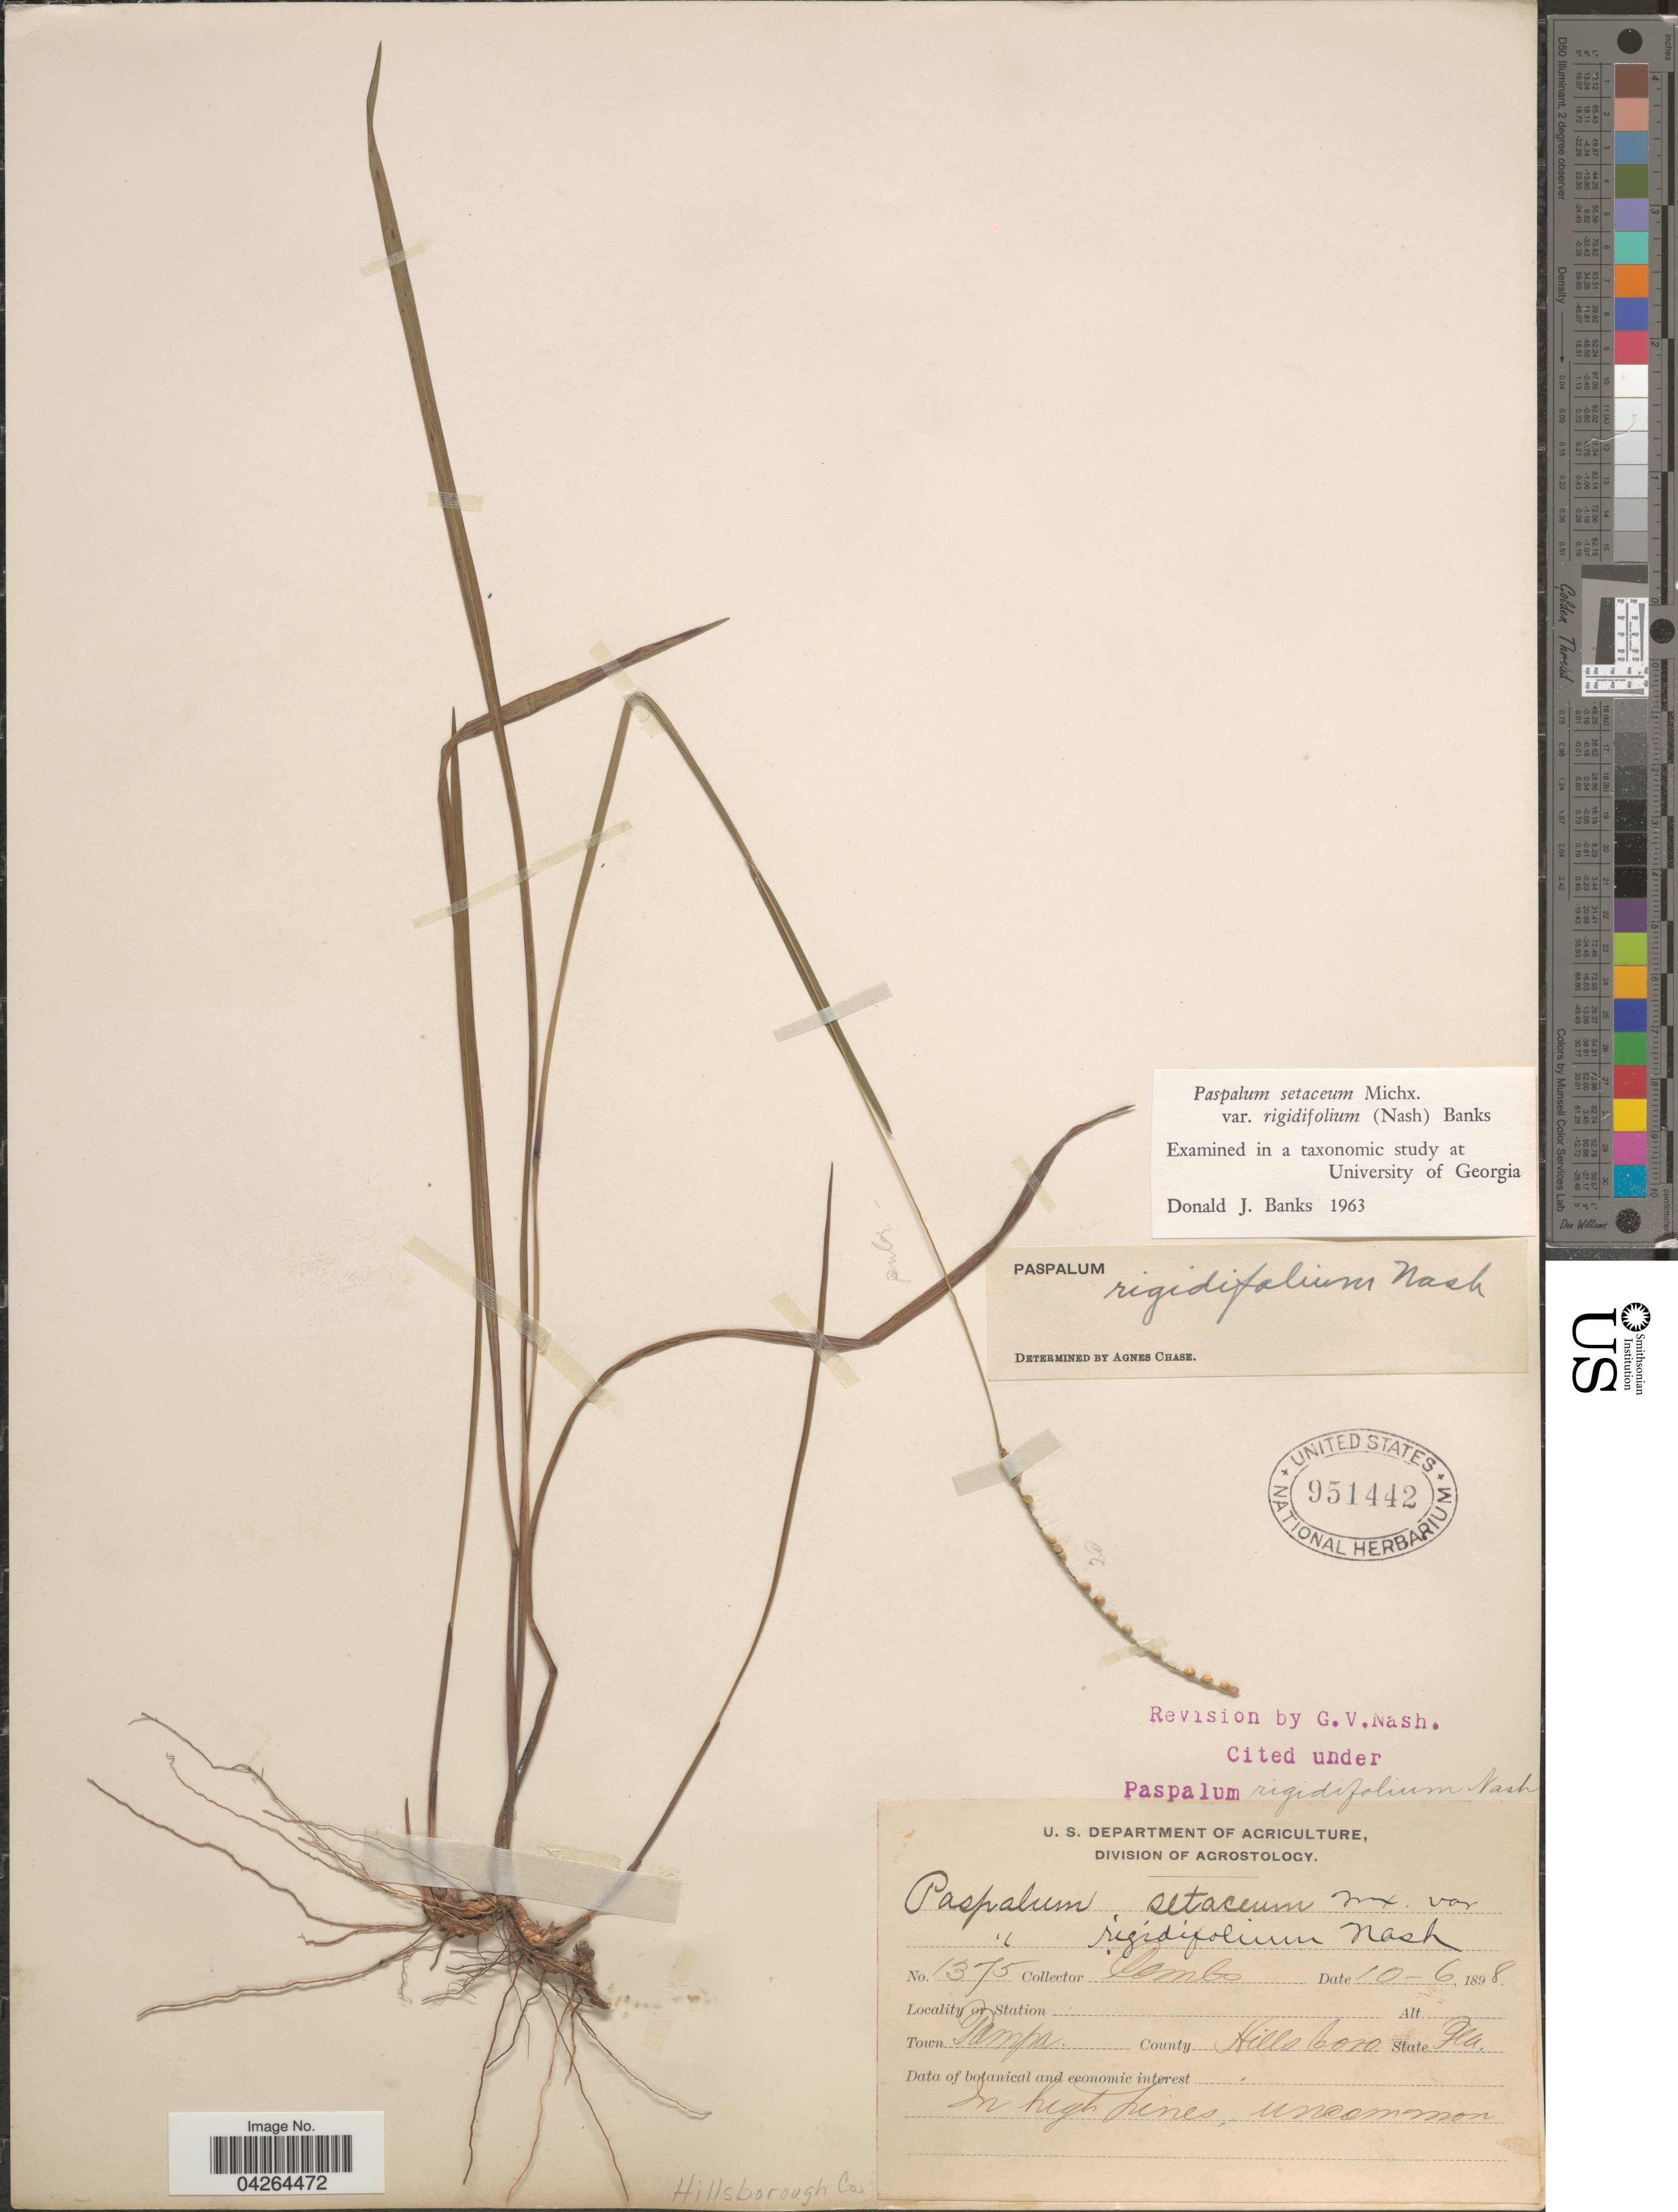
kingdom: Plantae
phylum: Tracheophyta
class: Liliopsida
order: Poales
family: Poaceae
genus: Paspalum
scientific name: Paspalum setaceum var. rigidifolium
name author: (Nash) D.J. Banks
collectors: -. Combs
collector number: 1375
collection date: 1898-10-06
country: United States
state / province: Florida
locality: Town Tampa. County Hillsborough.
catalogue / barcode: US 951442